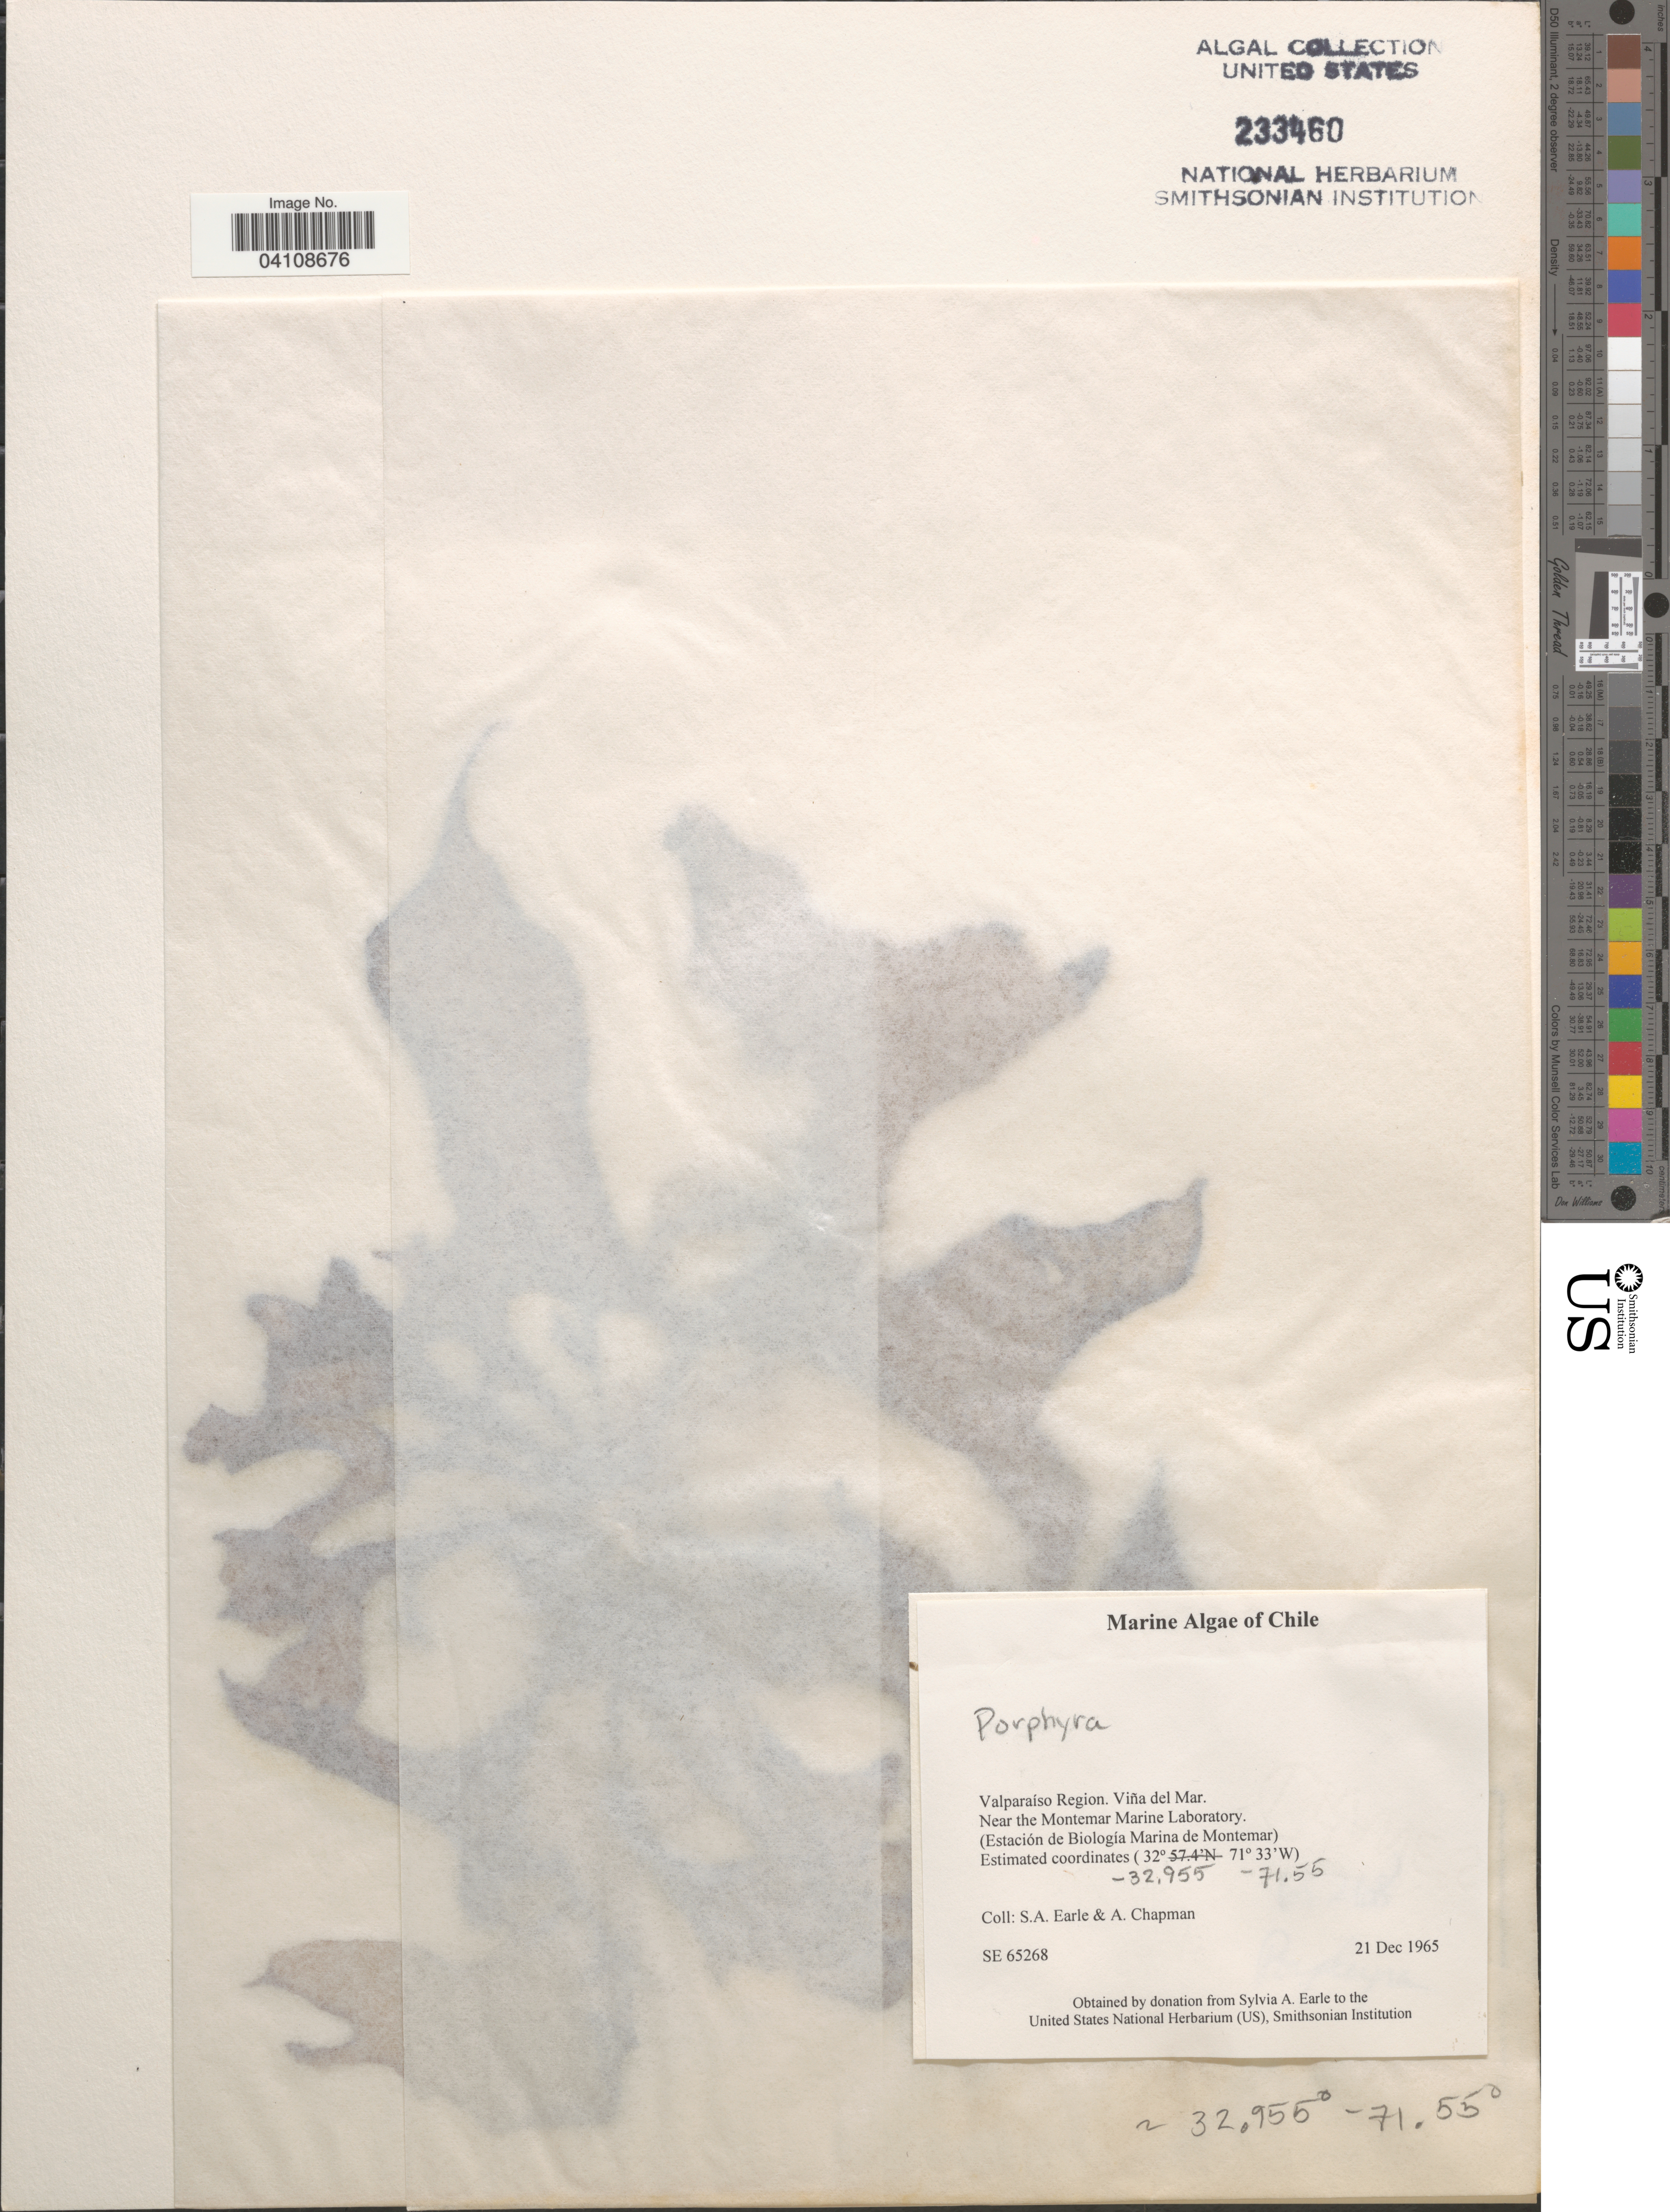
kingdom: Plantae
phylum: Rhodophyta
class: Bangiophyceae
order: Bangiales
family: Bangiaceae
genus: Porphyra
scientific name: Porphyra sp.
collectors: S. A. Earle & A. Chapman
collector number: SE65268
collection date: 1965-12-21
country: Chile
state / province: Valparaíso (V)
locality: Valparaíso Region. Viña del Mar. Near the Montemar Marine Laboratory. (Estación de Biología Marina de Montemar).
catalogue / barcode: US 233460